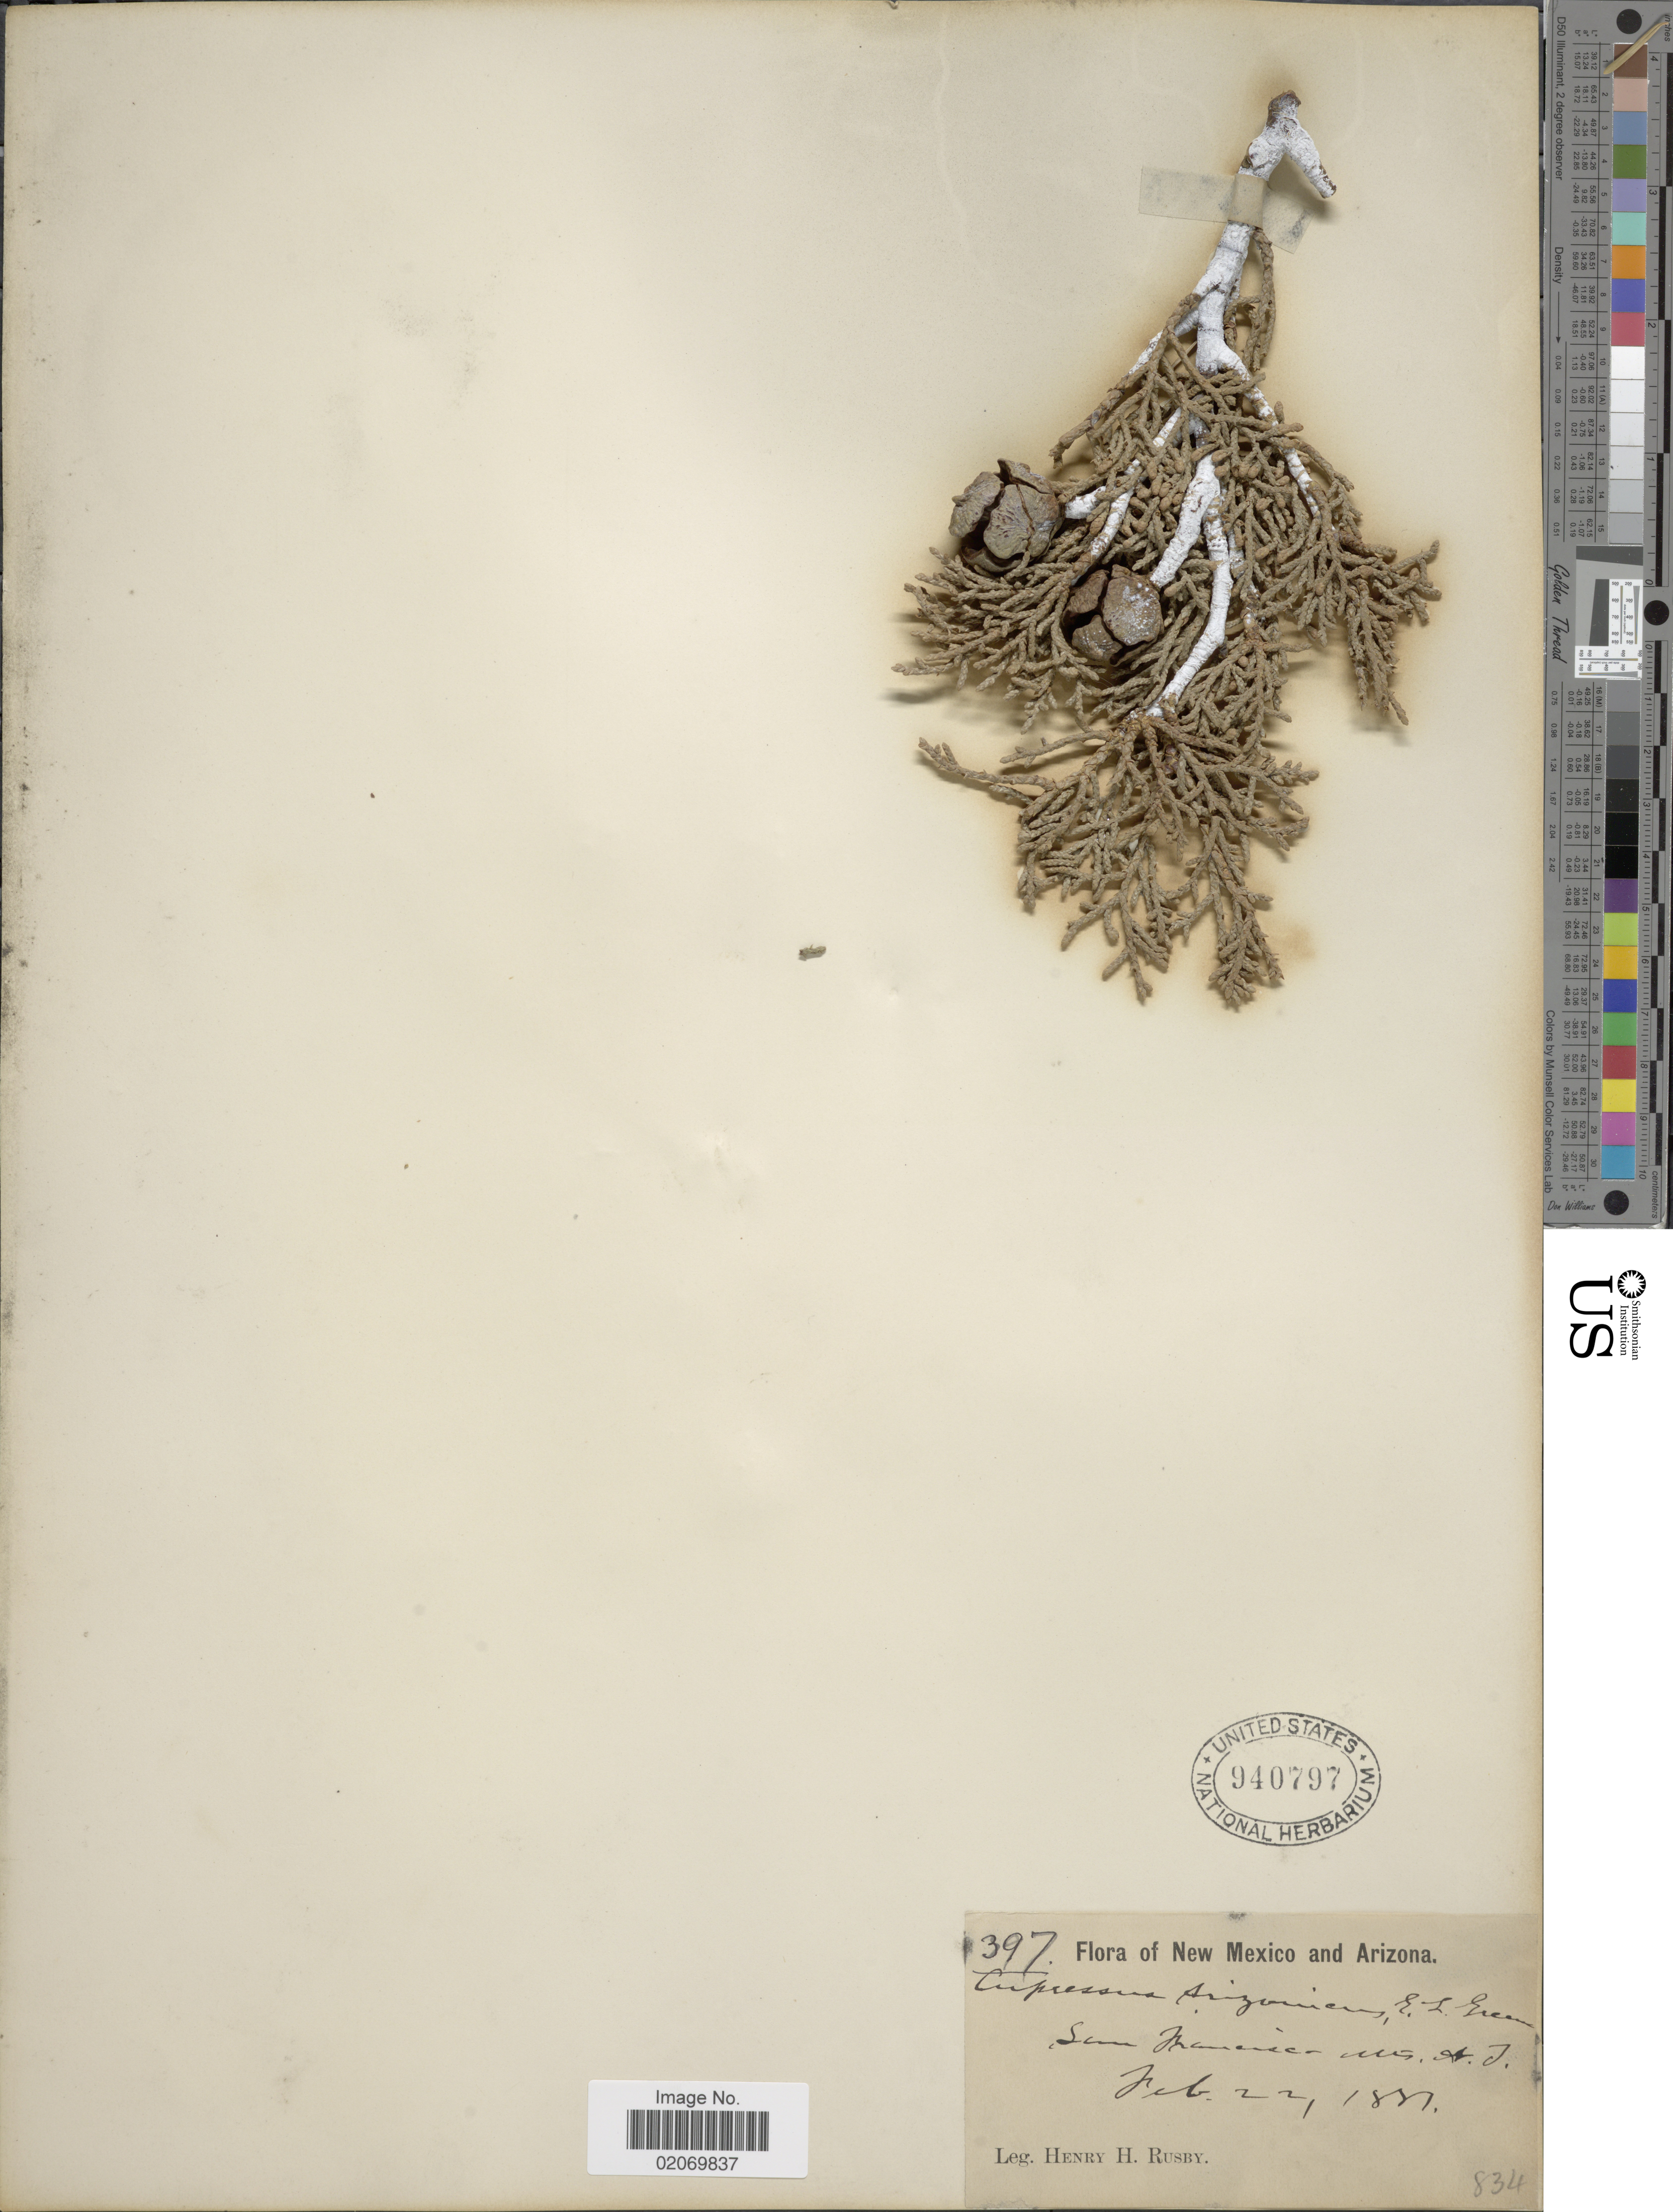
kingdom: Plantae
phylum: Tracheophyta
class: Pinopsida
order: Pinales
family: Cupressaceae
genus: Hesperocyparis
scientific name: Hesperocyparis arizonica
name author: (Greene) Bartel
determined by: (US) Smithsonian Institution - National Museum of Natural History - Department of Botany (UNITED STATES)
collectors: H. H. Rusby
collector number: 397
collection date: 1881-02-22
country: United States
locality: New Mexico and Arizona, San Francisco Mts, A.T.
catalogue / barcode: US 940797